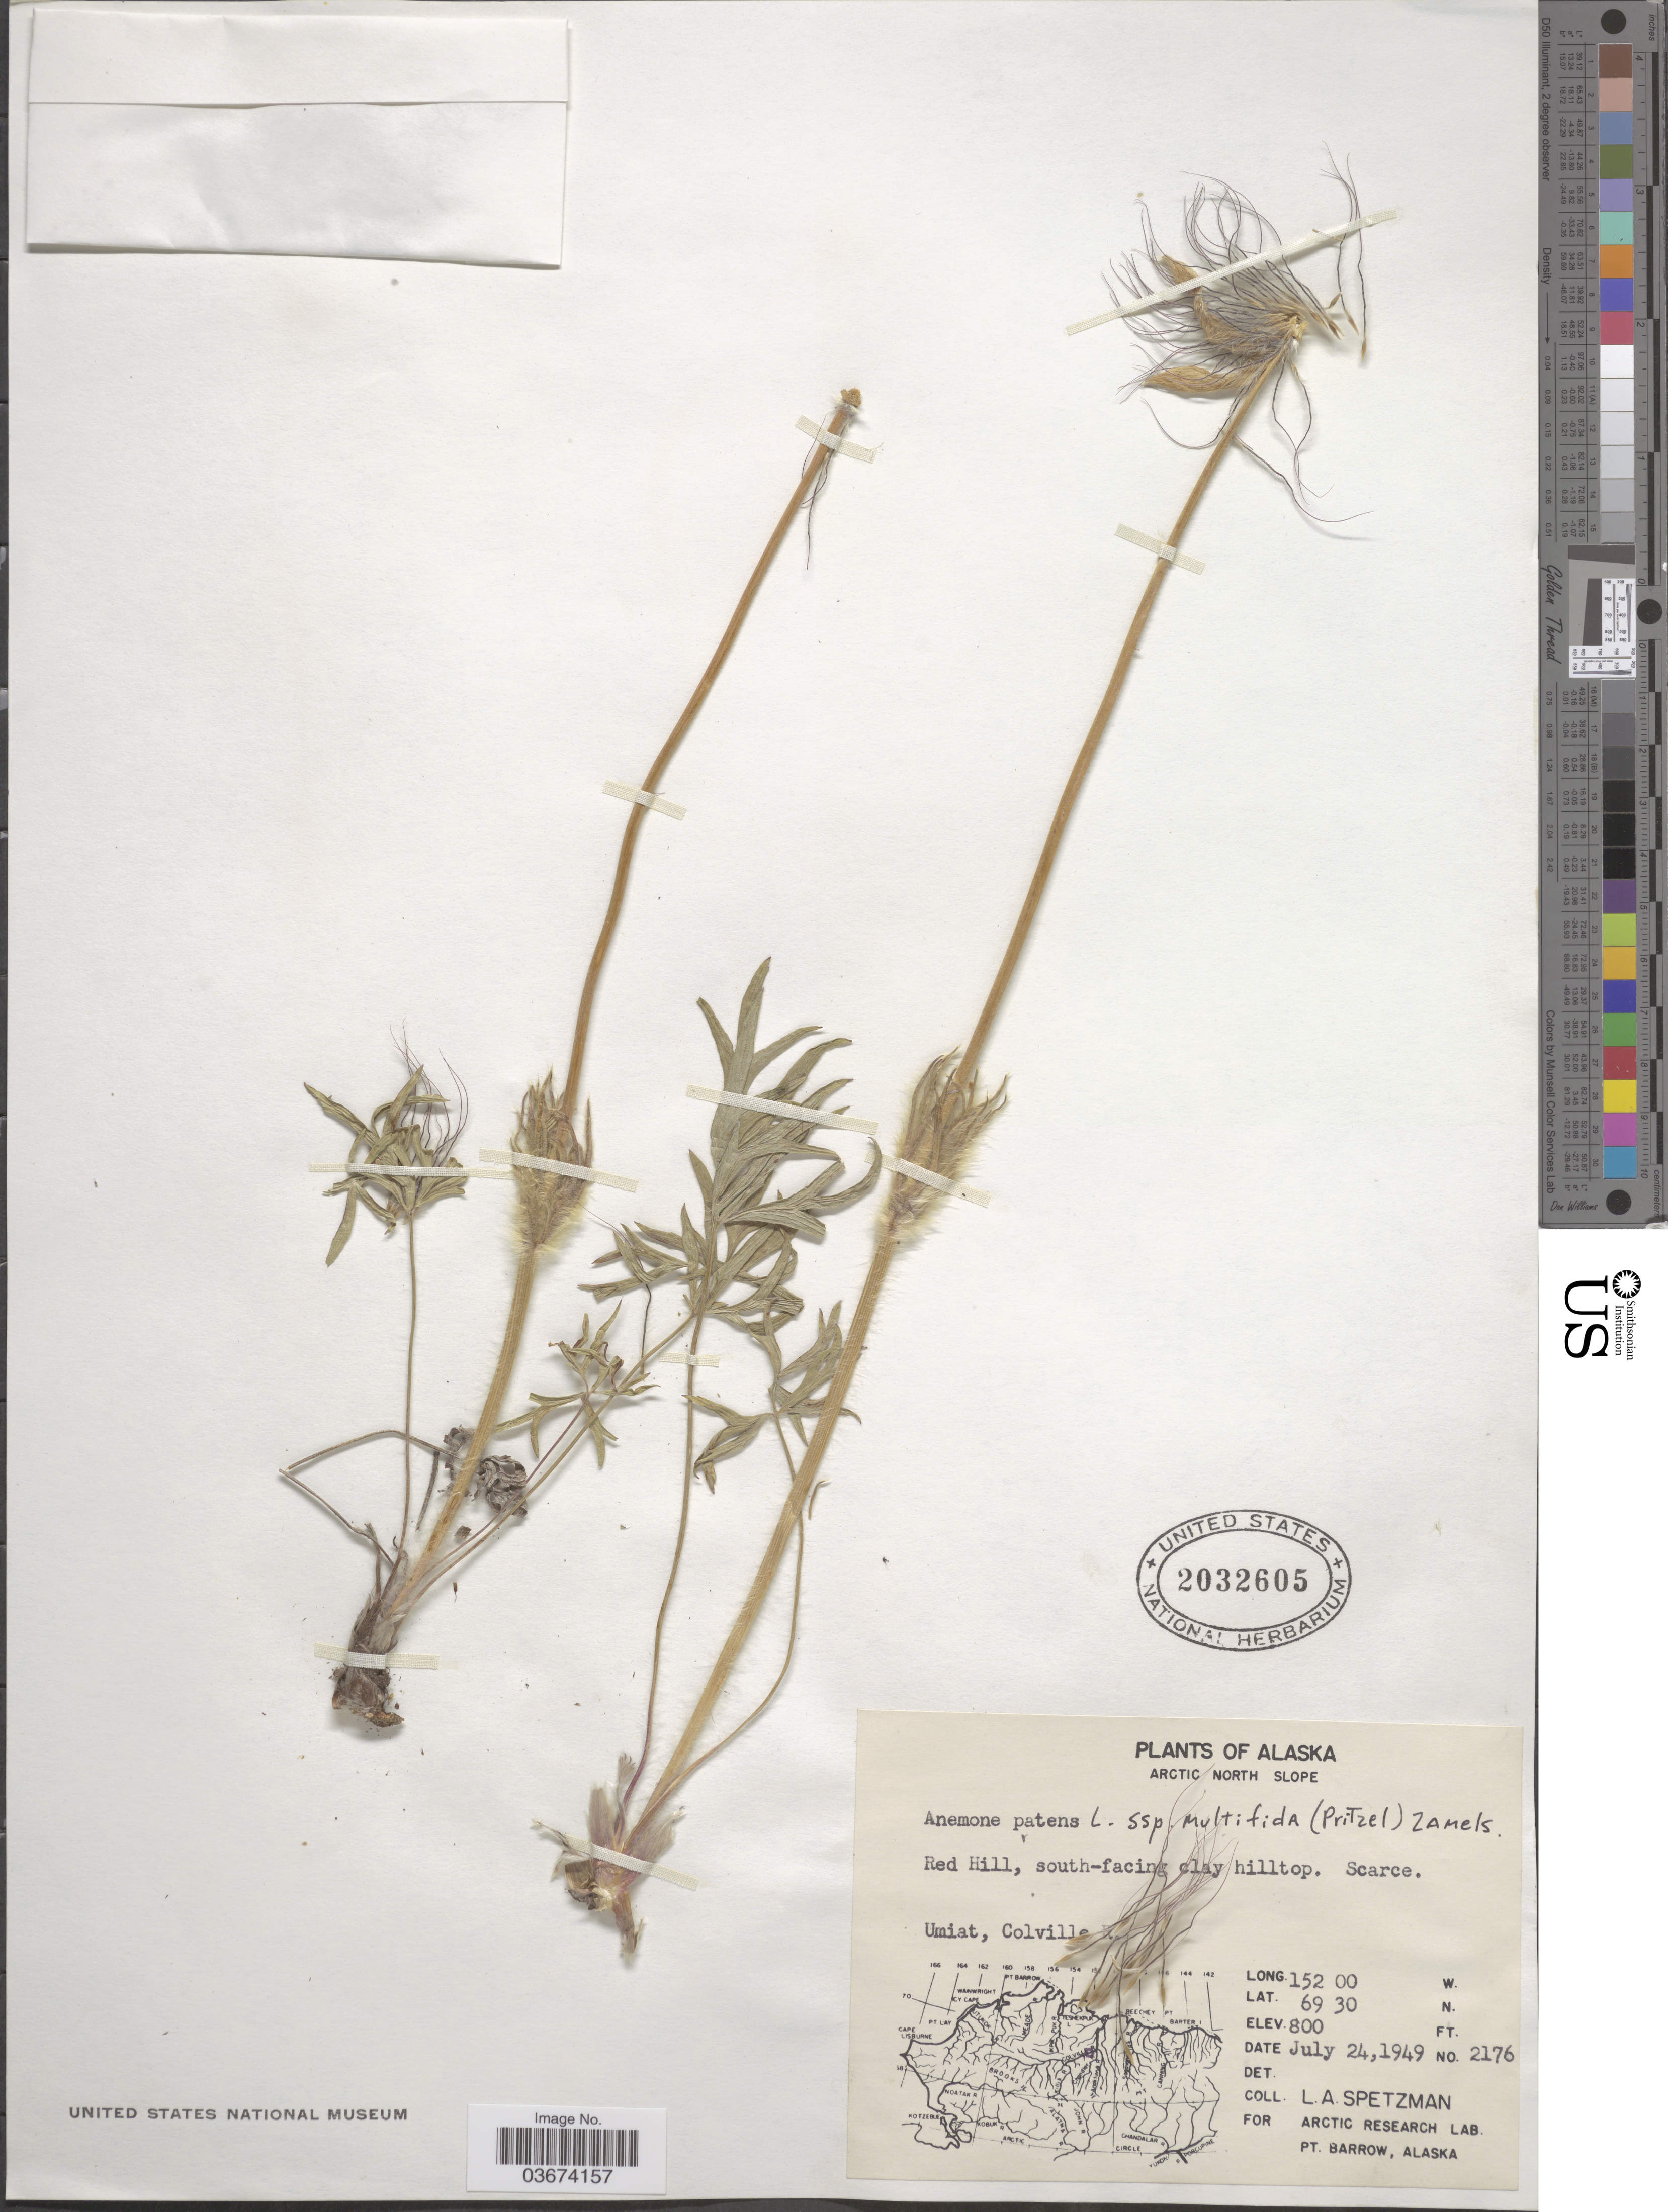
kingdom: Plantae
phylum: Tracheophyta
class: Magnoliopsida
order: Ranunculales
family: Ranunculaceae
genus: Pulsatilla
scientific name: Pulsatilla nuttalliana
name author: (DC.) Bercht. & J. Presl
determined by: Strong, Mark T., (BOT), Smithsonian Institution - National Museum of Natural History (UNITED STATES)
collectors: L. Spetzman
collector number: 2176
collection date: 1949-07-24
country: United States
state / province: Alaska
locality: Arctic North Slope. Umiat, Colville R.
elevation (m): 244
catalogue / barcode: US 2032605